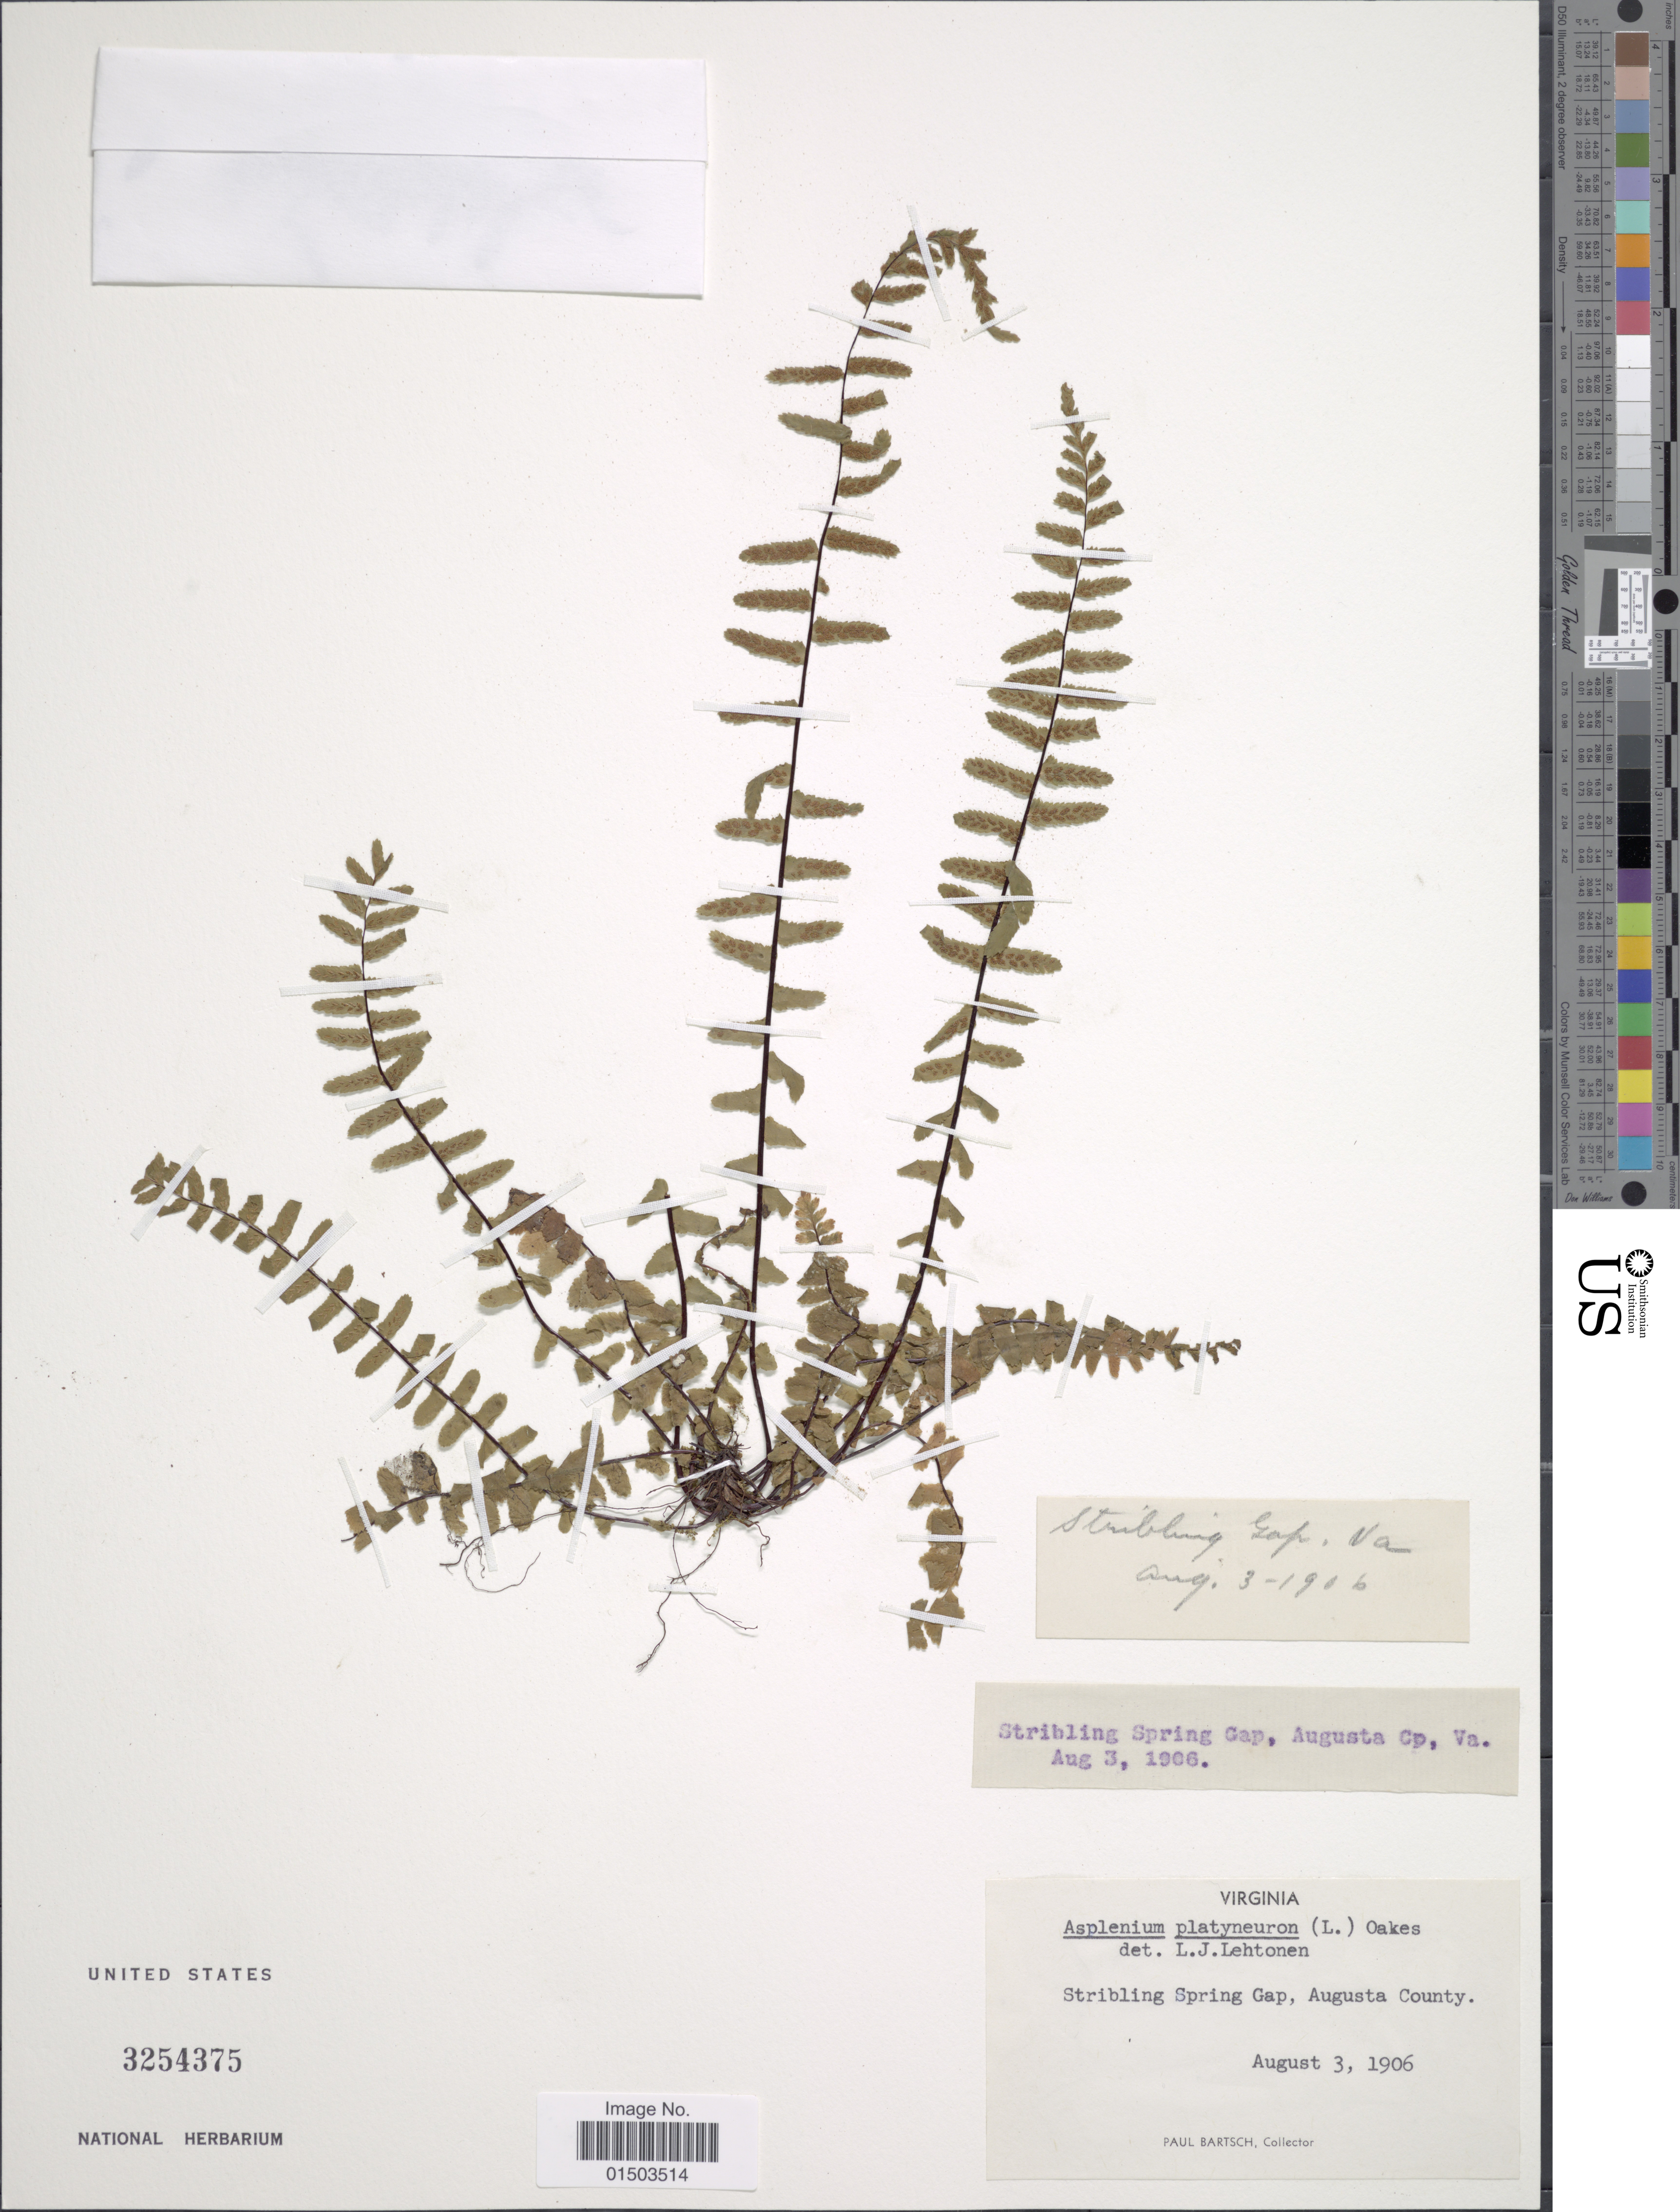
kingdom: Plantae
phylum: Tracheophyta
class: Polypodiopsida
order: Polypodiales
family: Aspleniaceae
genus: Asplenium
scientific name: Asplenium platyneuron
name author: (L.) Britton, Stearns & Poggenb.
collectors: P. Bartsch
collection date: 1906-08-03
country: United States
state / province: Virginia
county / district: Augusta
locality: Stribling Spring Gap, Augusta County.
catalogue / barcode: US 3254375